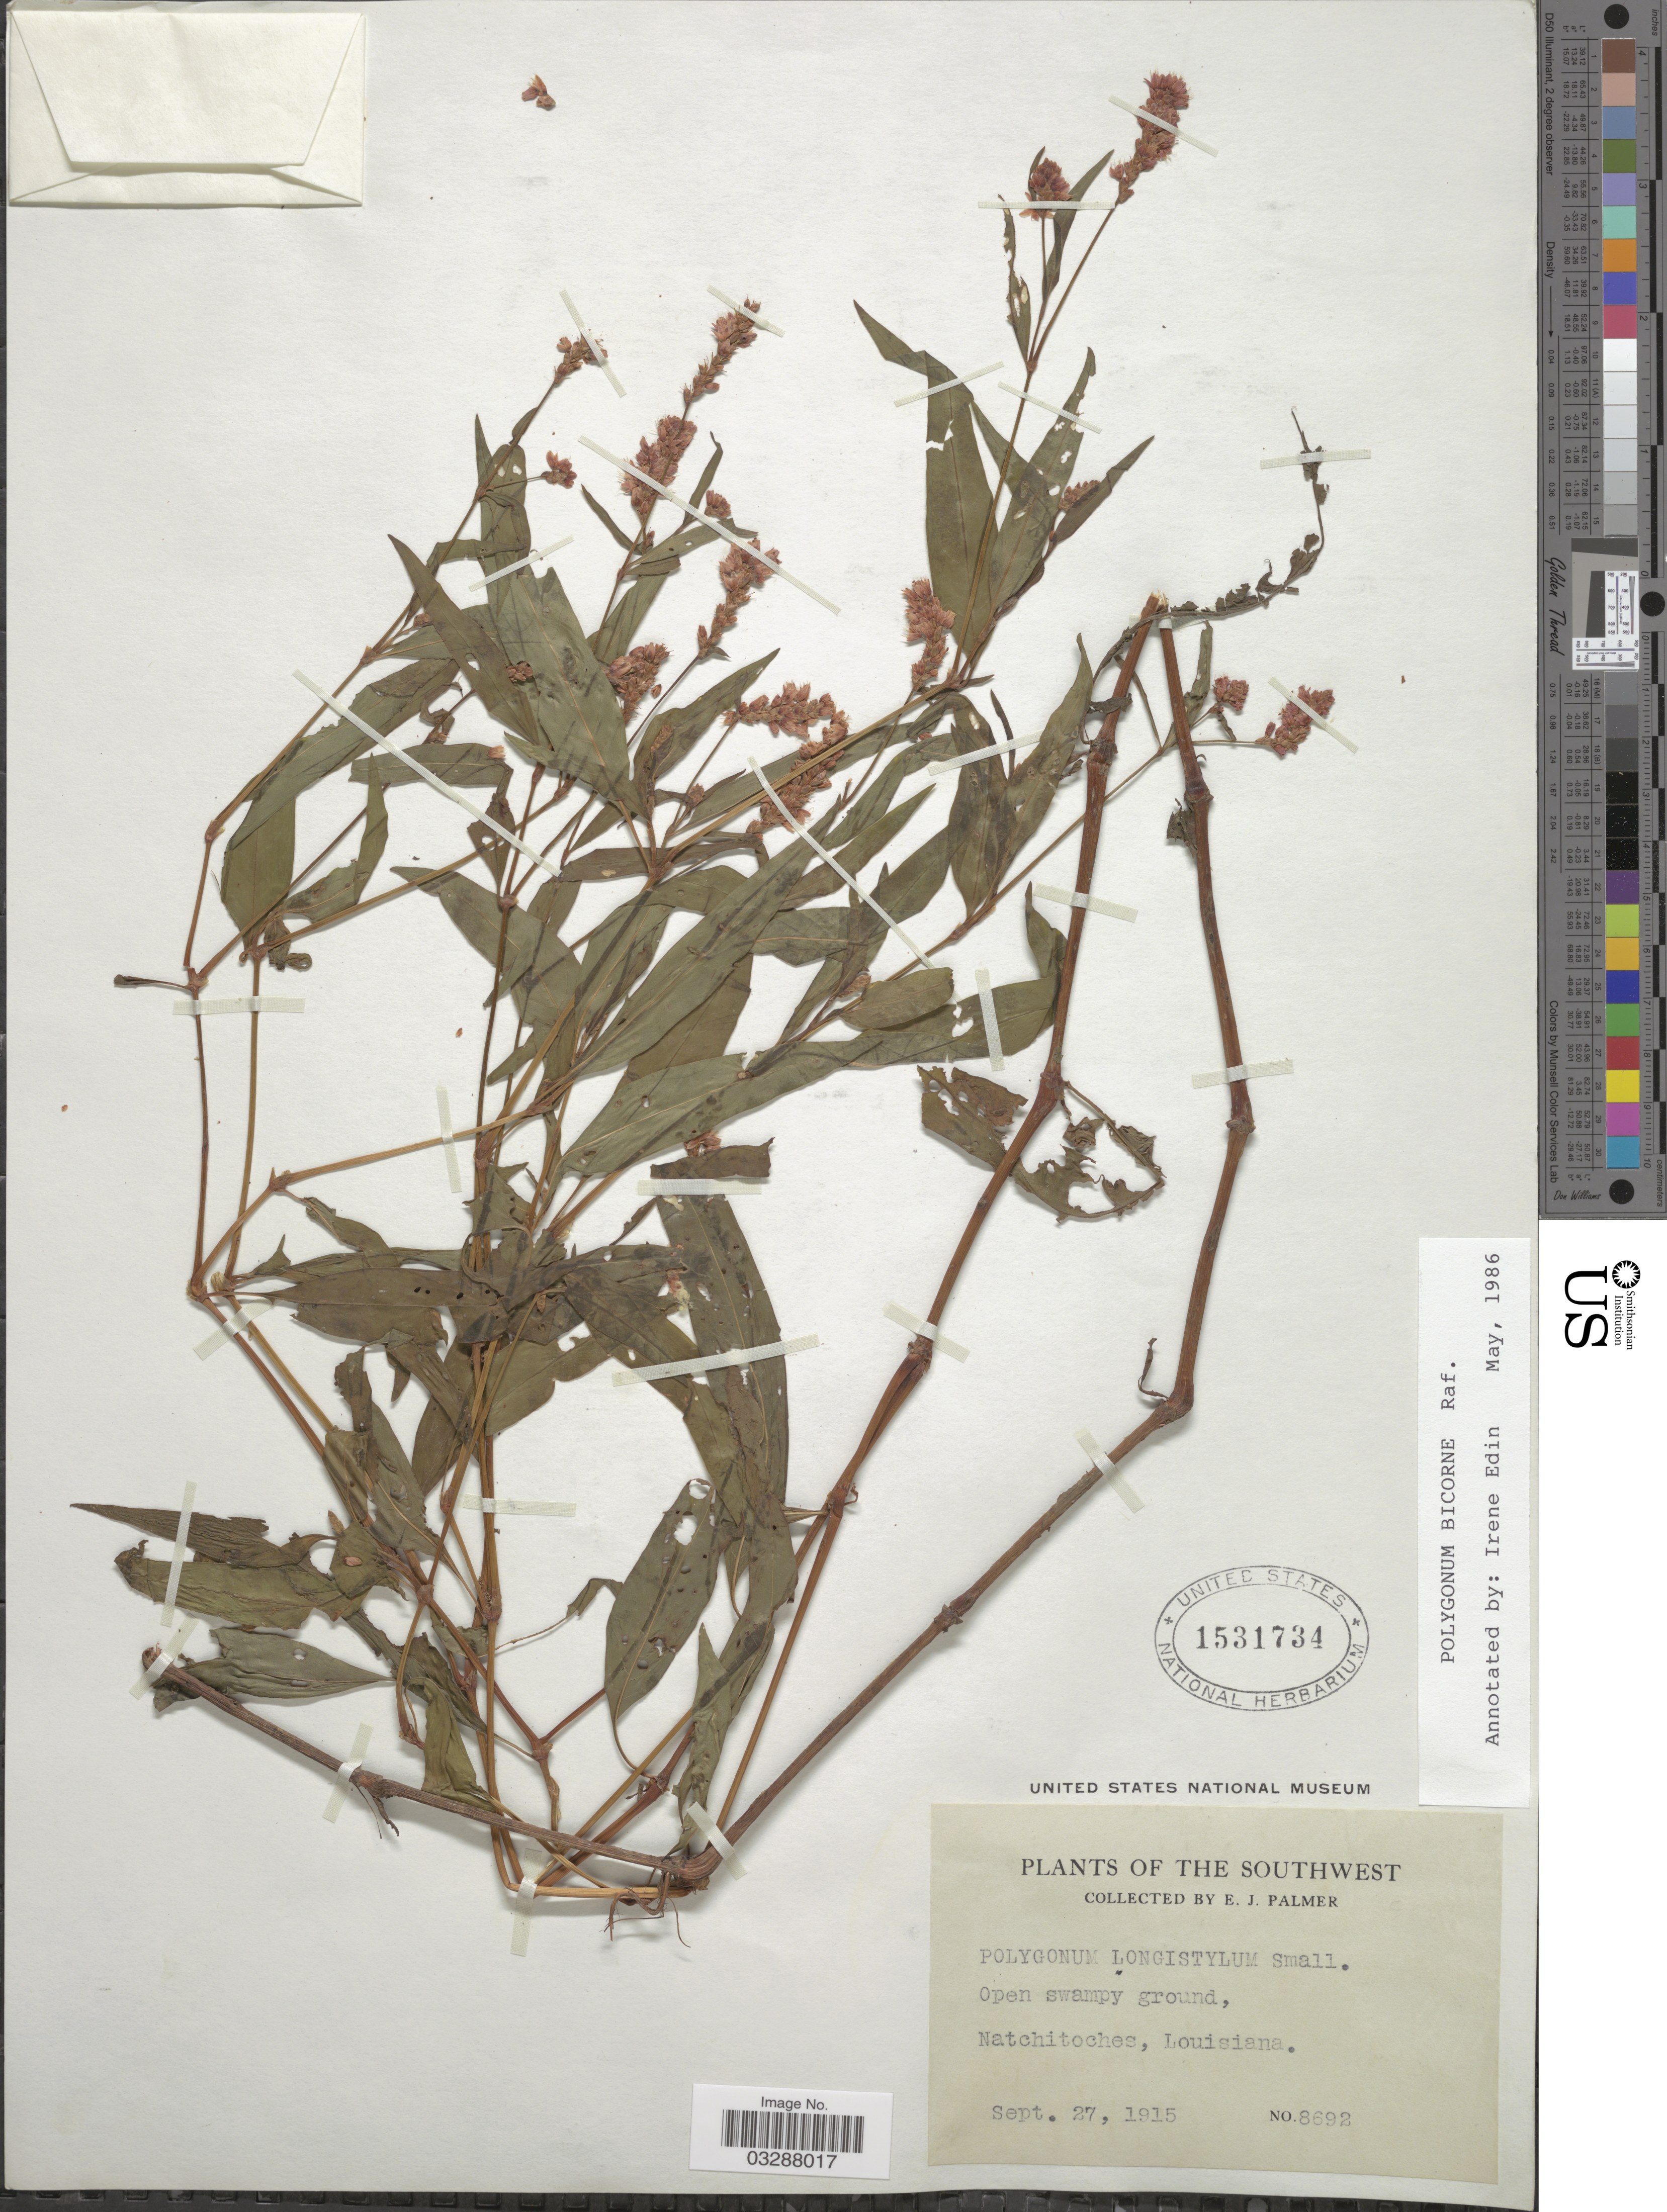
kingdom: Plantae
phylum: Tracheophyta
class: Magnoliopsida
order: Caryophyllales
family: Polygonaceae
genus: Persicaria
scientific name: Persicaria bicornis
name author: (Raf.) Nieuwl.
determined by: Atha, D. E.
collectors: E. J. Palmer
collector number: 8692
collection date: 1915-09-27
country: United States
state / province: Louisiana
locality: The Southwest, Open swampy ground, Natchitoches.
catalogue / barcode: US 1531734